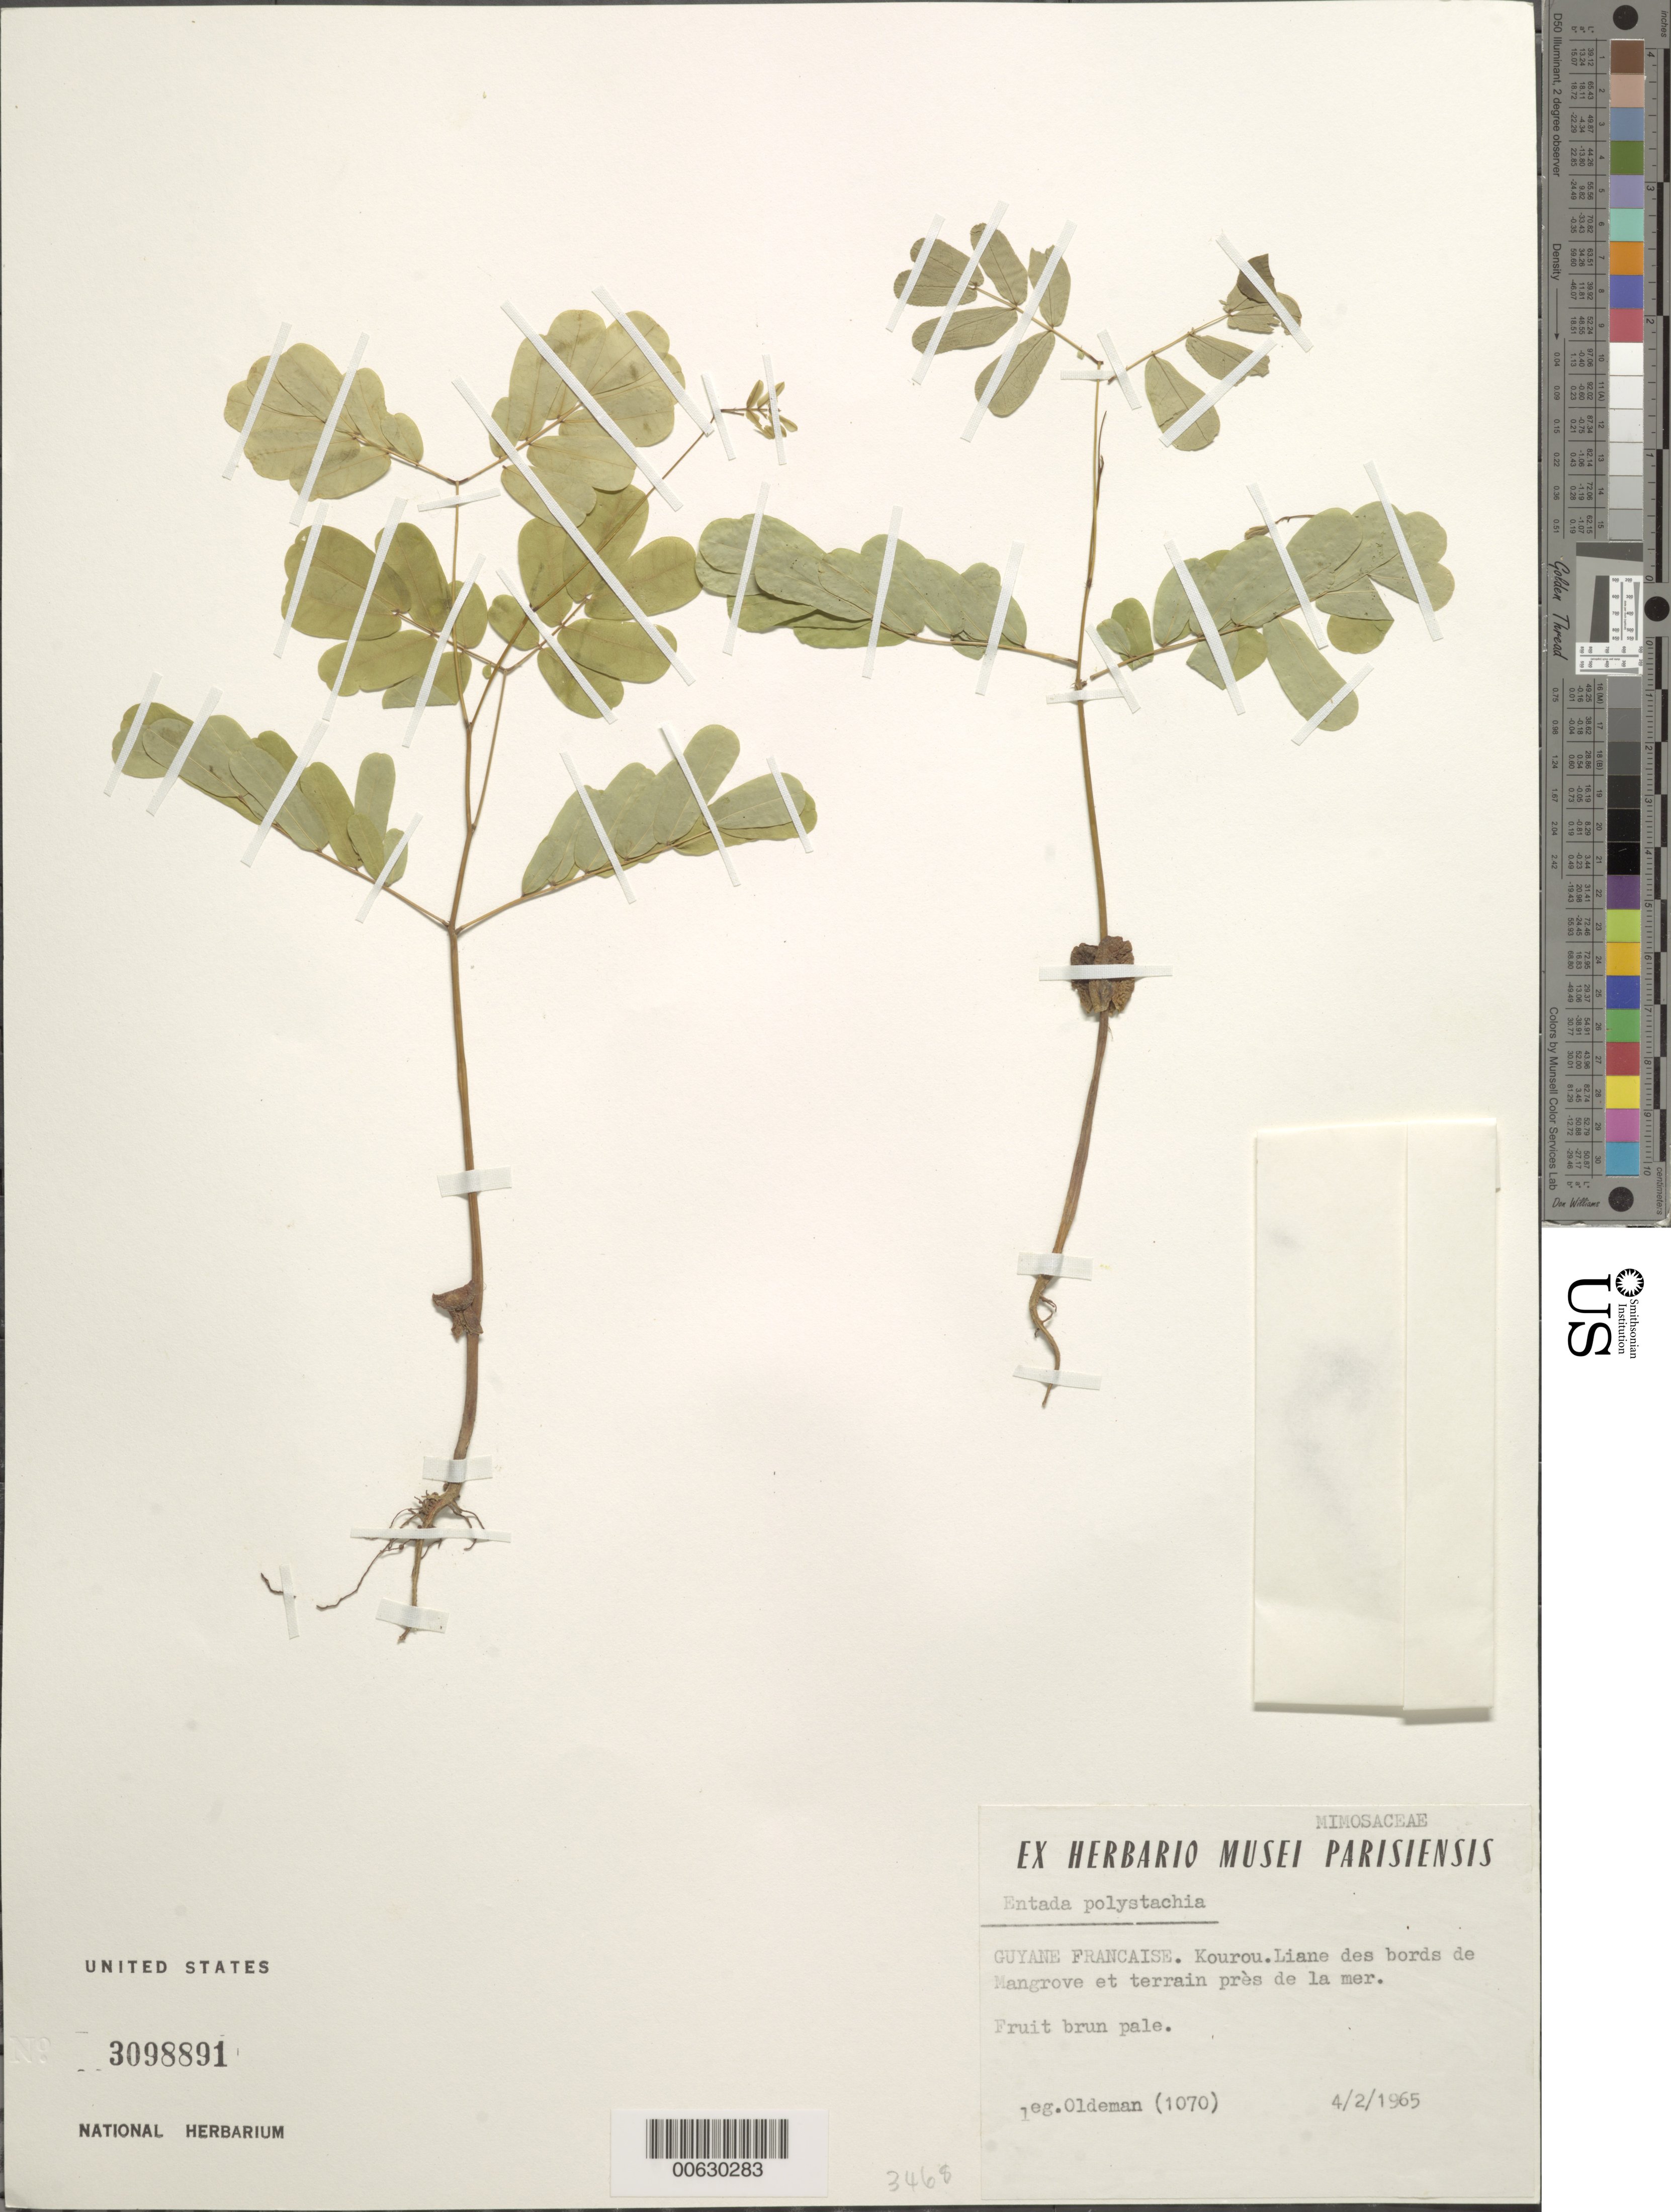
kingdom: Plantae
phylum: Tracheophyta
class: Magnoliopsida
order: Fabales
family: Fabaceae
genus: Entada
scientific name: Entada polystachya var. polystachya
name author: (L.) DC.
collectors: R. Oldeman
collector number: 1070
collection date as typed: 4-Feb-65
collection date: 1965-02-04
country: French Guiana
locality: Kourou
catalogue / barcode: US 3098891